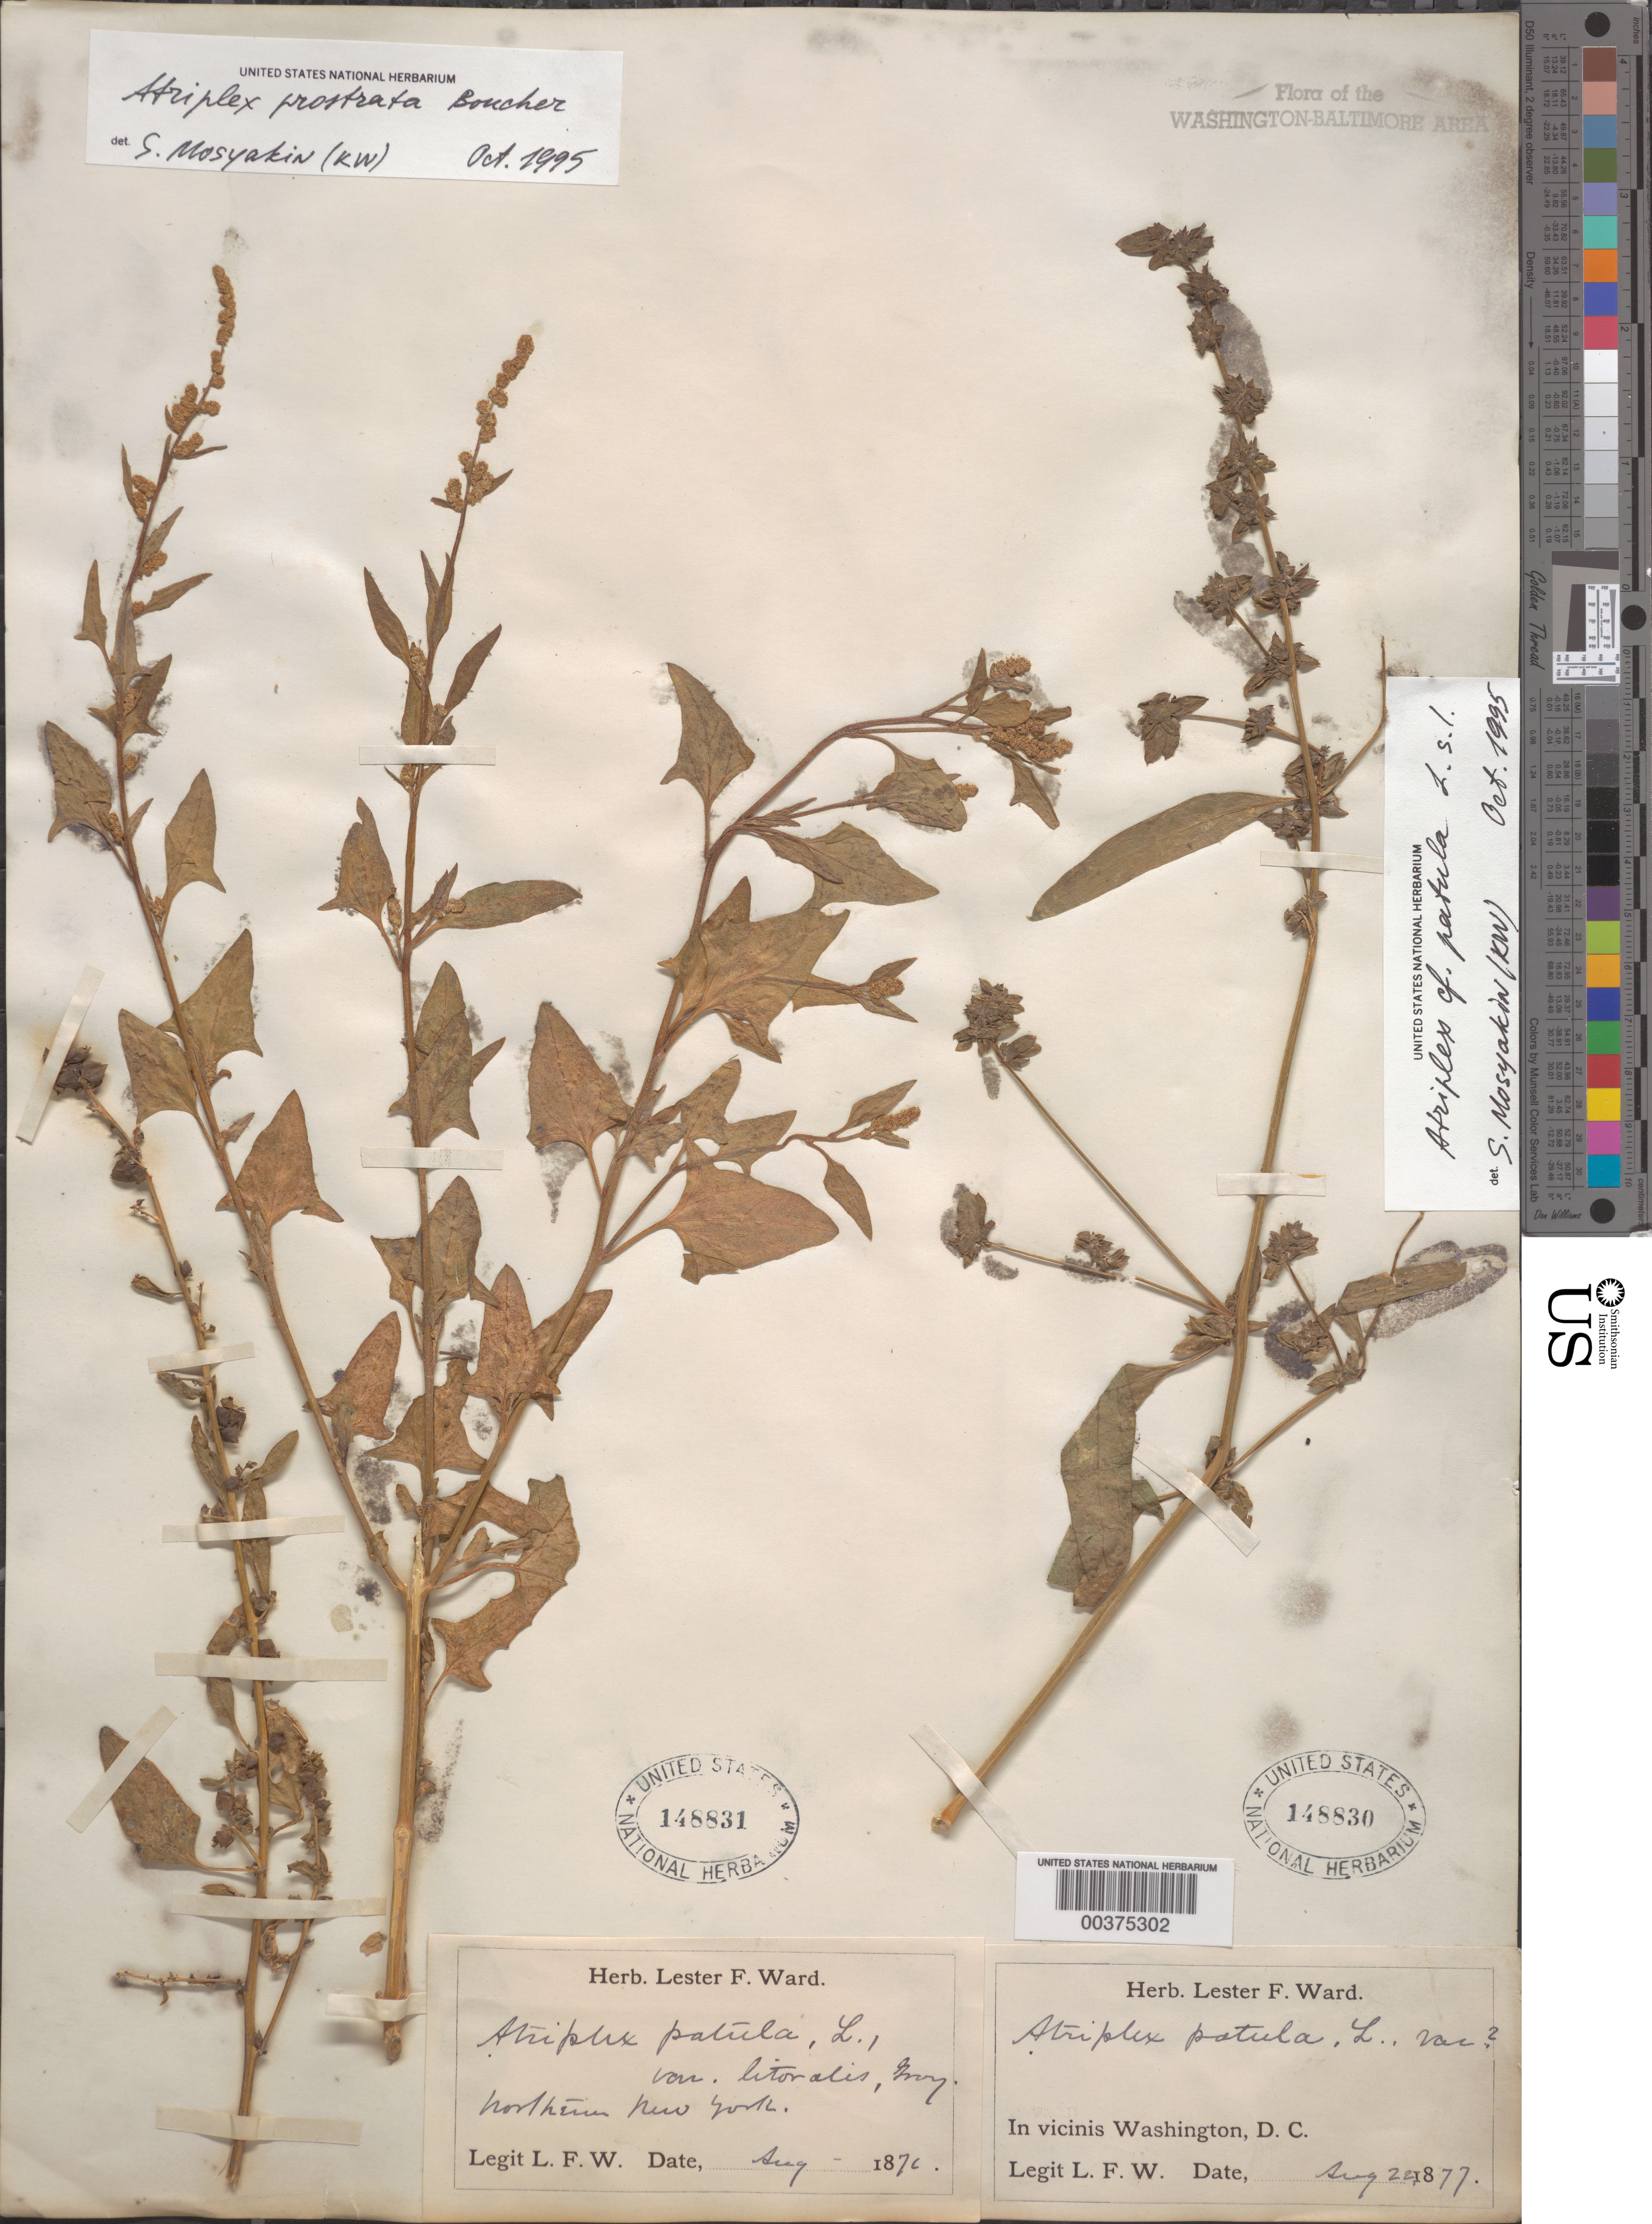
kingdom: Plantae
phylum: Tracheophyta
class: Magnoliopsida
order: Caryophyllales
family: Amaranthaceae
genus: Atriplex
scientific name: Atriplex patula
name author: L.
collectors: L. F. Ward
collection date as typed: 22 Aug 1877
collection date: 1877-08-22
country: United States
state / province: District of Columbia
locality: Washington DC Area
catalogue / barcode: US 148830